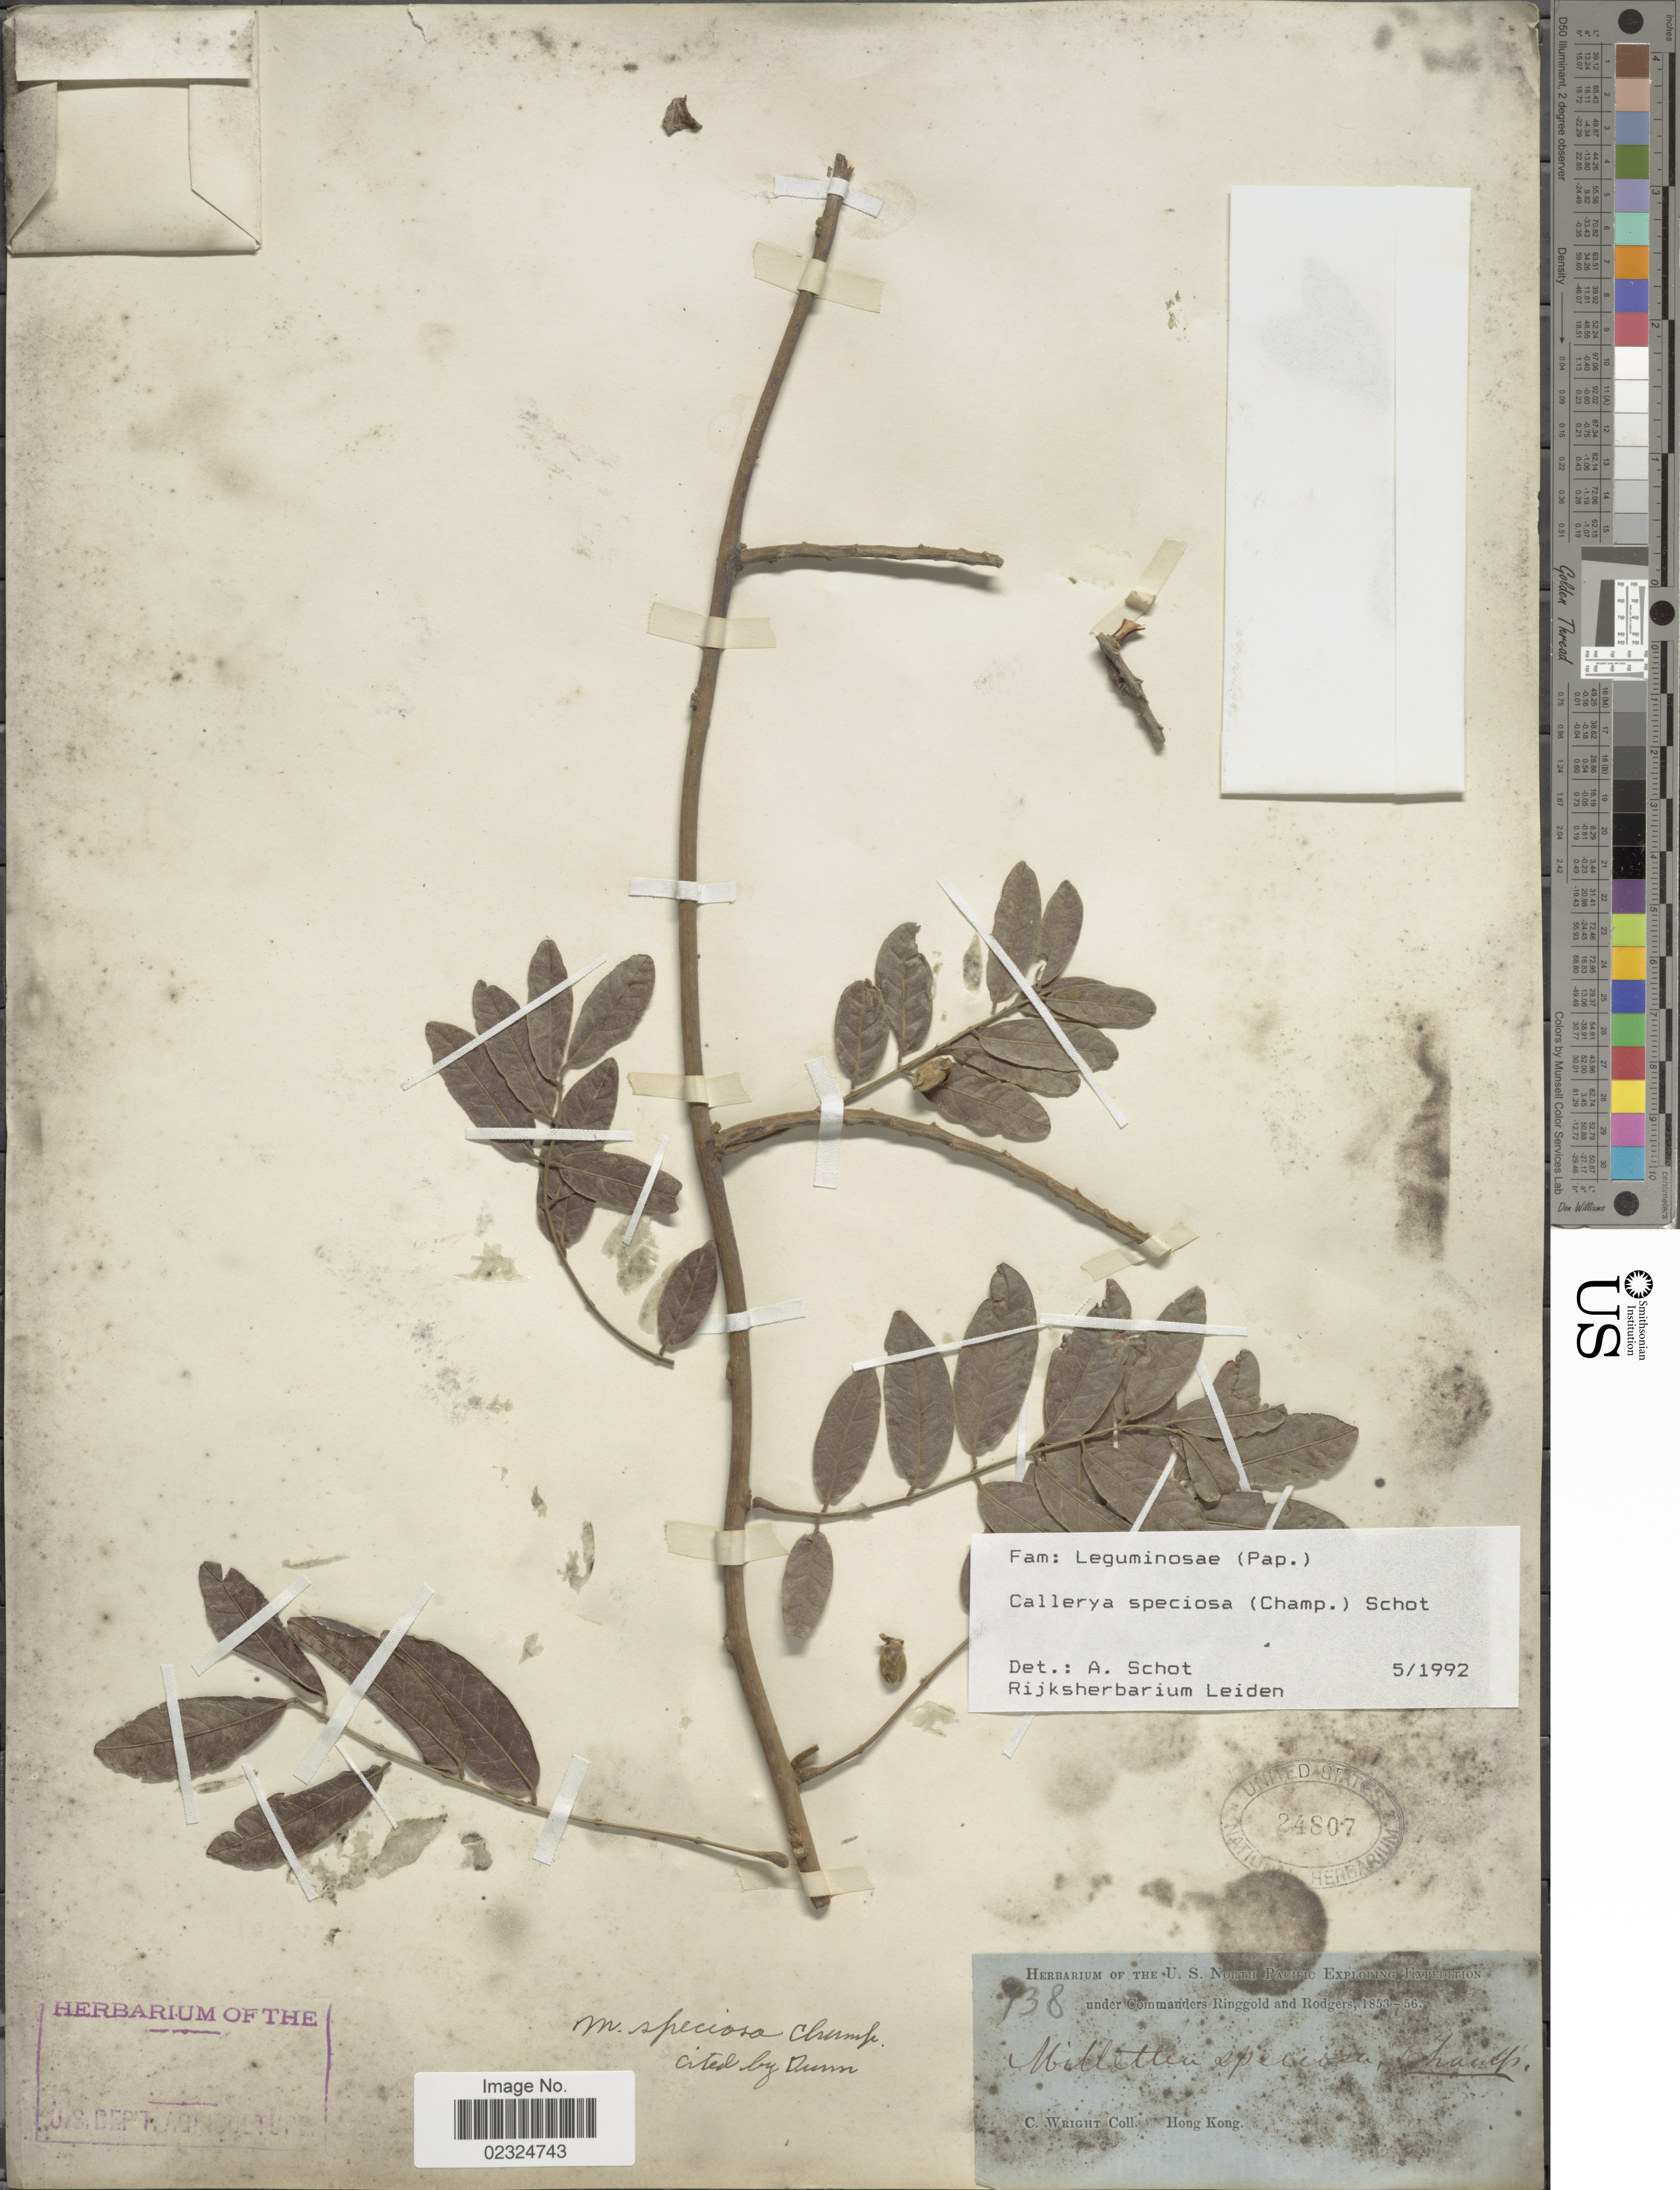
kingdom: Plantae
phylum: Tracheophyta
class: Magnoliopsida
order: Fabales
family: Fabaceae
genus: Nanhaia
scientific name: Nanhaia speciosa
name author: (Champ. ex Benth.) J. Compton & Schrire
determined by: Strong, Mark T., (BOT), Smithsonian Institution - National Museum of Natural History (UNITED STATES)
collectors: C. Wright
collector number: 138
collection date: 1853/1856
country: China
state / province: Hong Kong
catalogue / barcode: US 24807